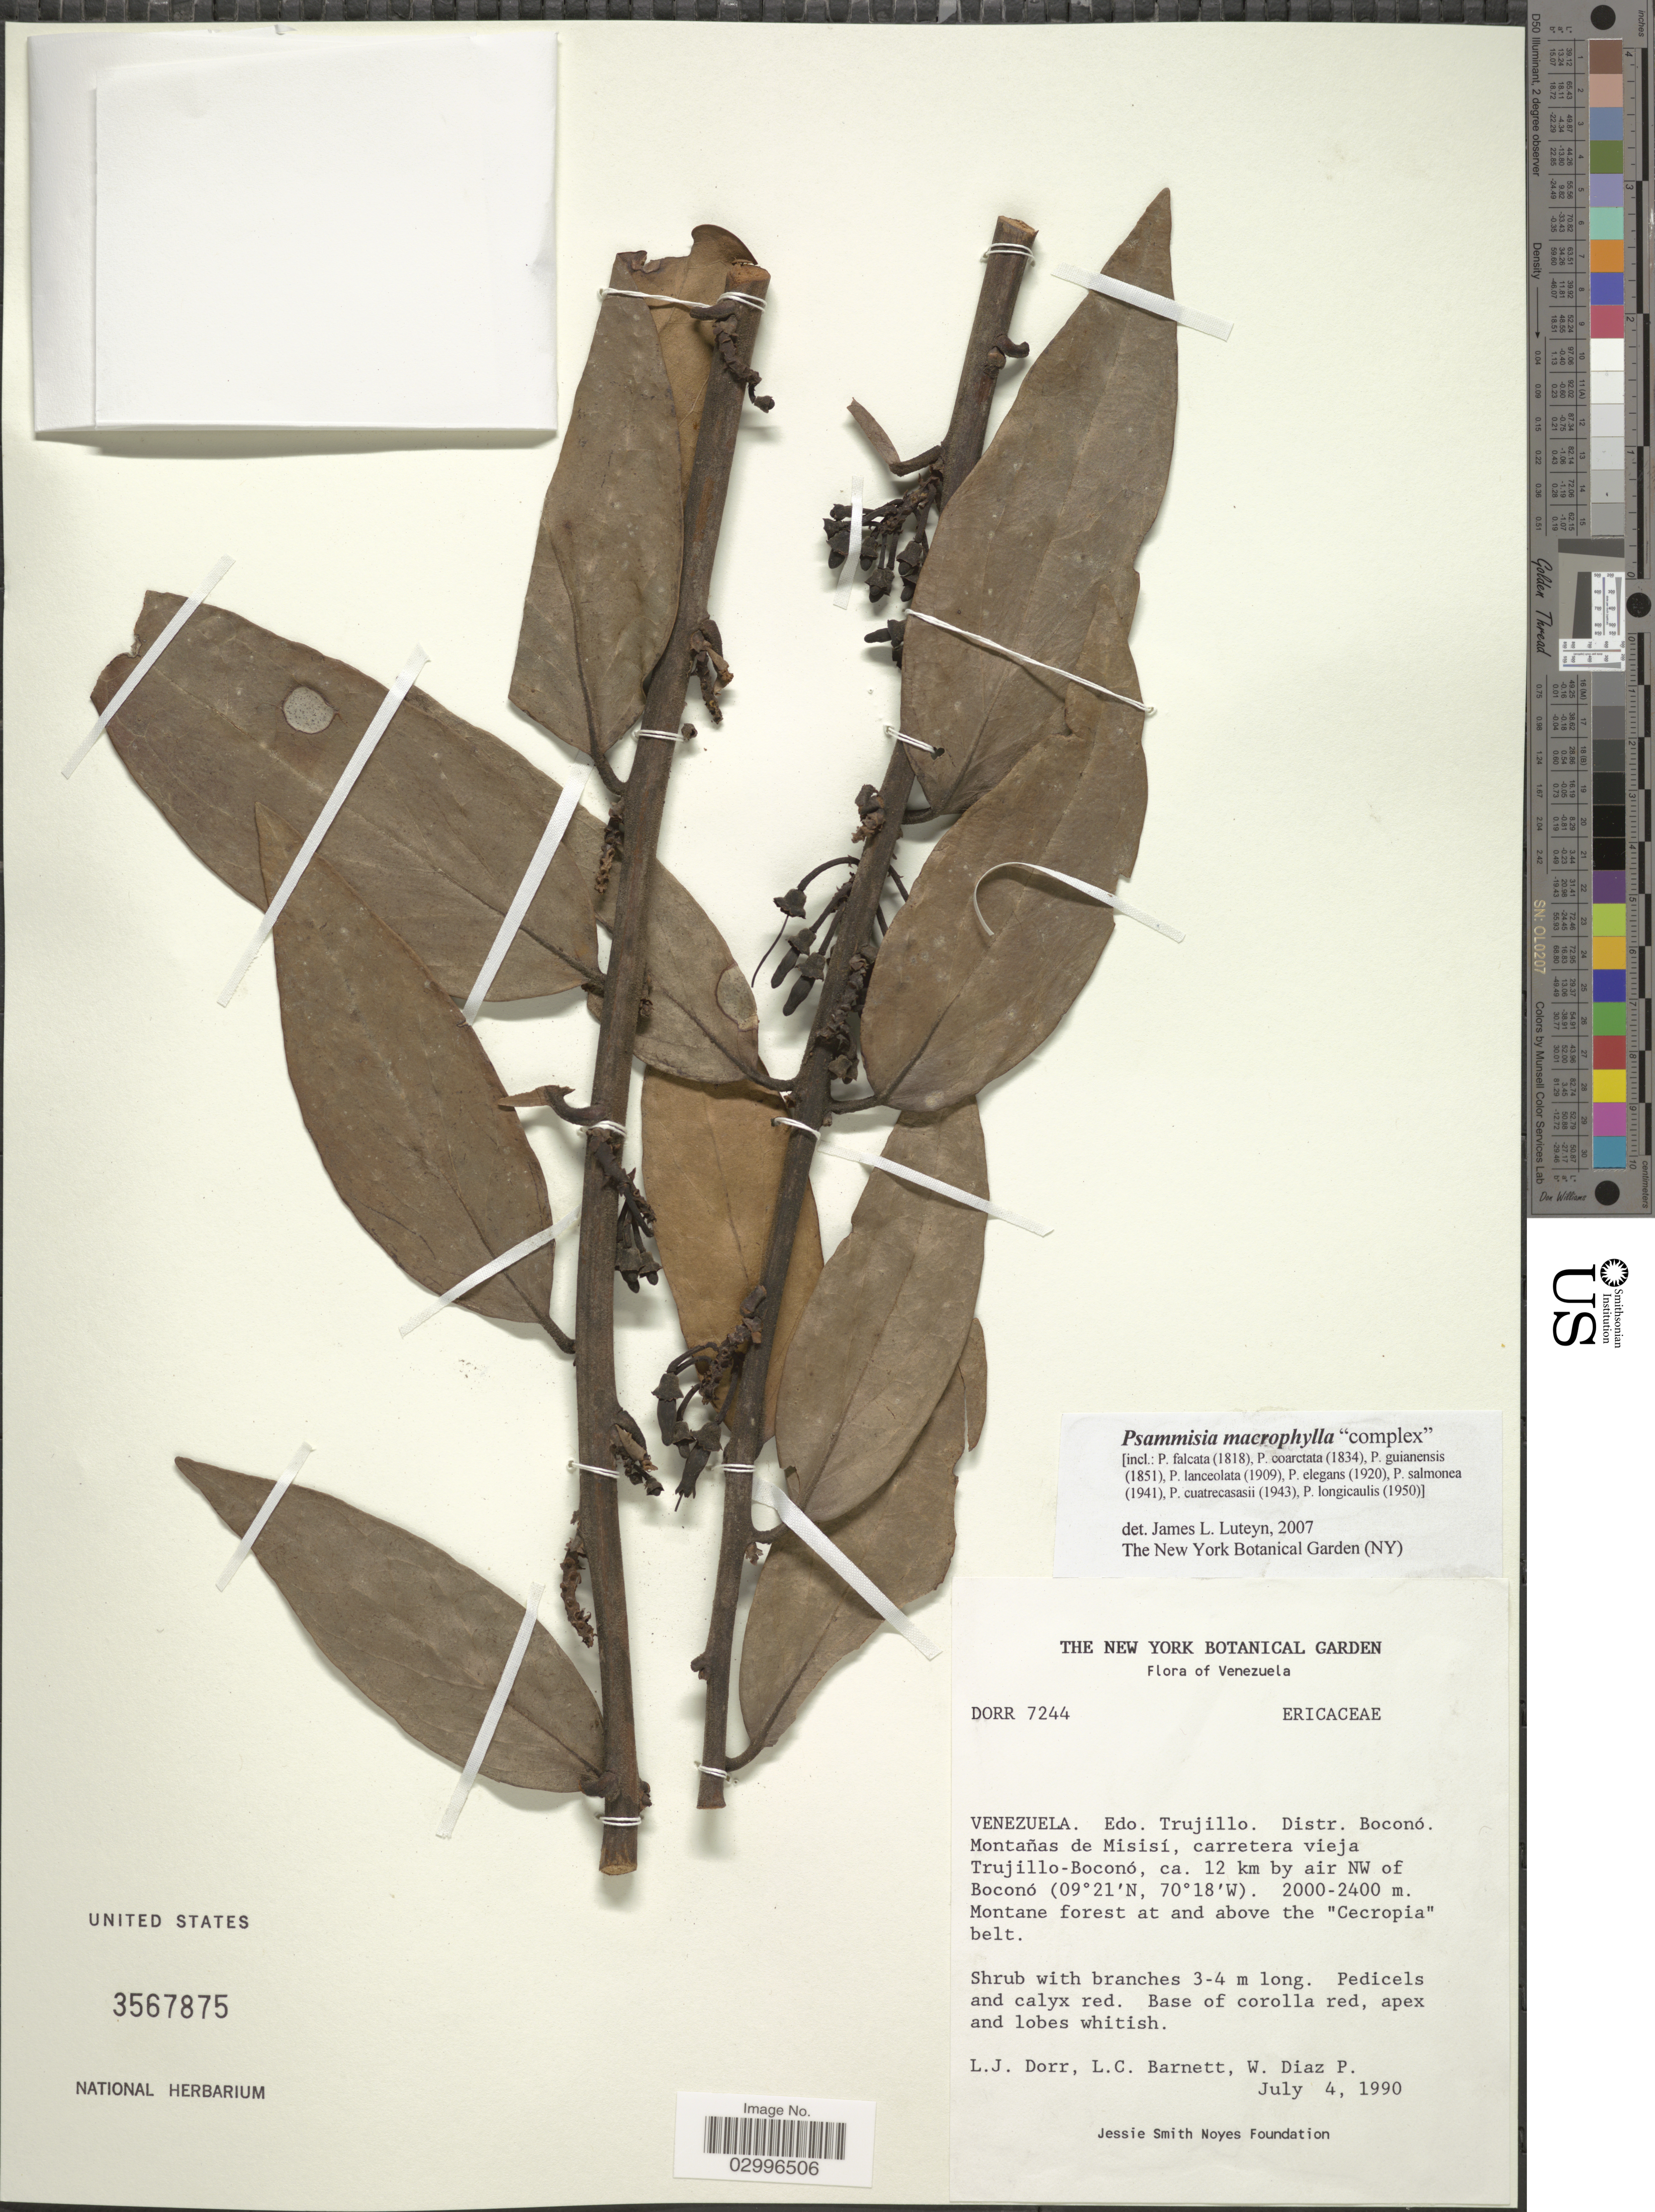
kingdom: Plantae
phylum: Tracheophyta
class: Magnoliopsida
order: Ericales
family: Ericaceae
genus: Psammisia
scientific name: Psammisia macrophylla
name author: (Kunth) Klotzsch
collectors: L. J. Dorr, L. C. Barnett & W. Díaz P.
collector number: DORR 7244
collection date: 1990-07-04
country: Venezuela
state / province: Trujillo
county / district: Boconó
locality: Montañas de Misisí, carretera vieja Trujillo-Boconó, ca. 12 km by air NW of Boconó.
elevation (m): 2000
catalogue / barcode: US 3567875